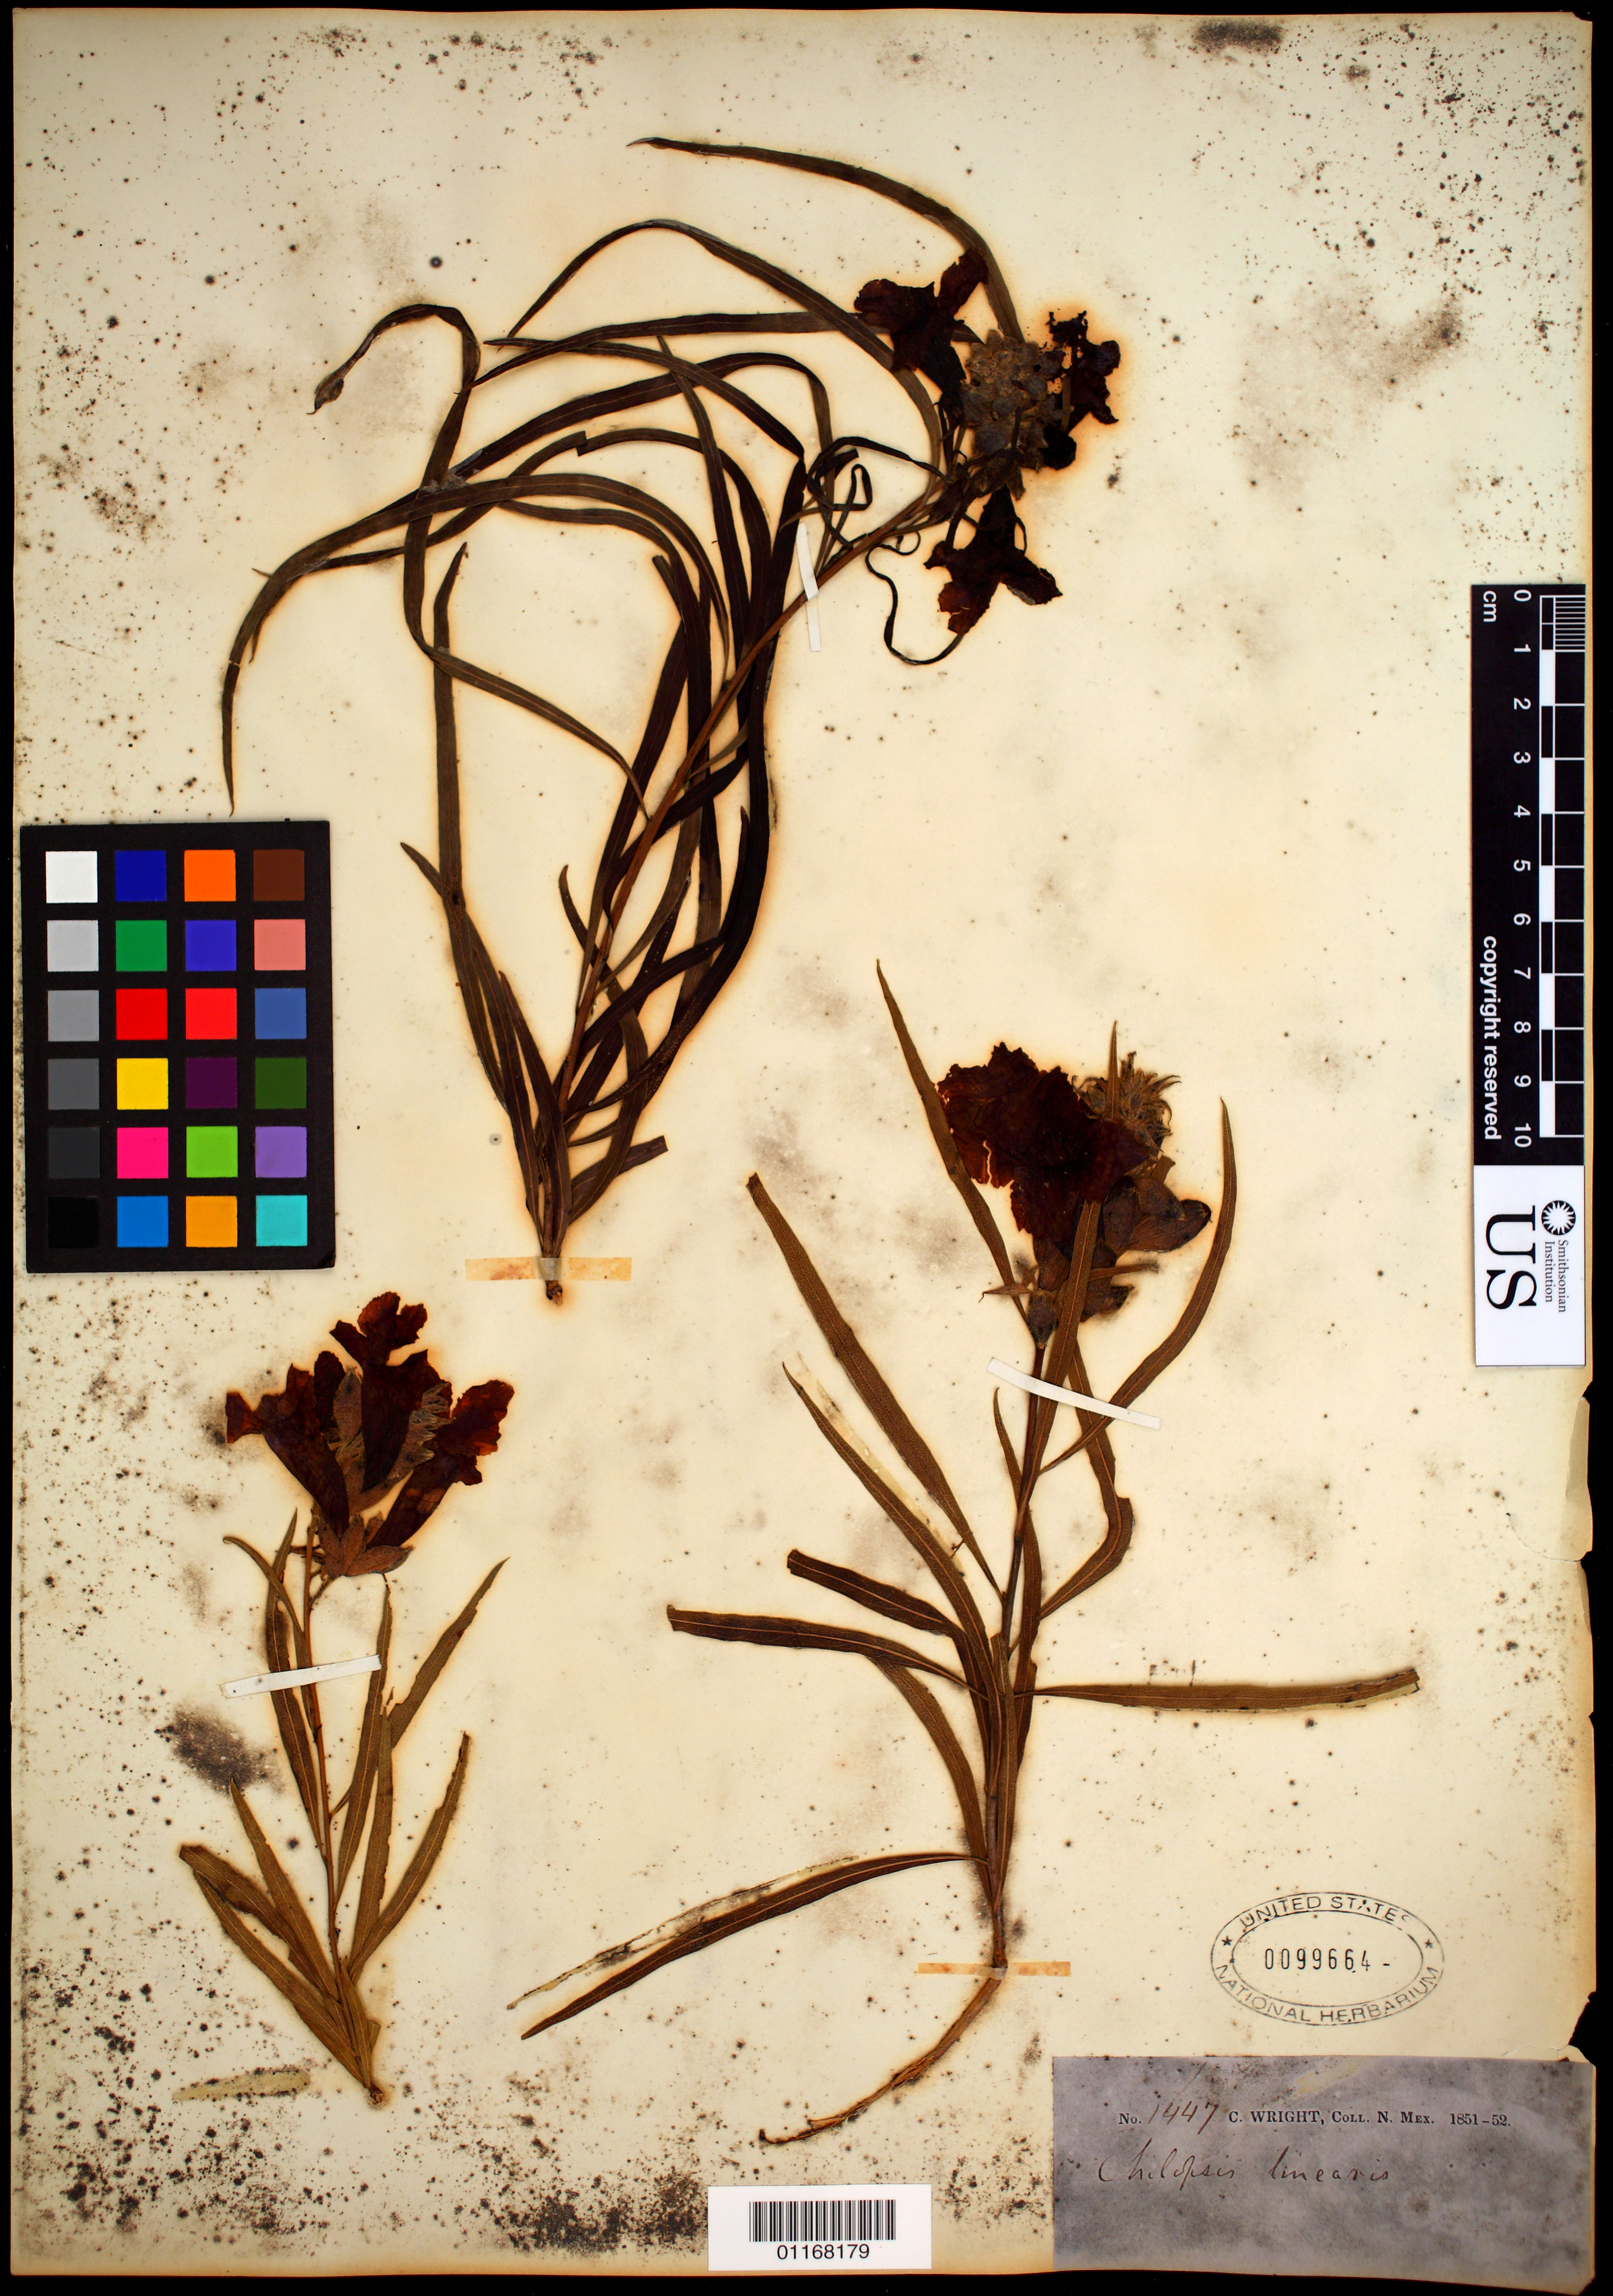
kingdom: Plantae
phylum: Tracheophyta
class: Magnoliopsida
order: Lamiales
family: Bignoniaceae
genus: Chilopsis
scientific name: Chilopsis linearis subsp. arcuata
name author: (Fosberg) Henrickson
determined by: Strong, Mark T., (BOT), Smithsonian Institution - National Museum of Natural History (UNITED STATES)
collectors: C. Wright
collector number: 1447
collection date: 1851/1852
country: United States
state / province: New Mexico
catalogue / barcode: US 99664